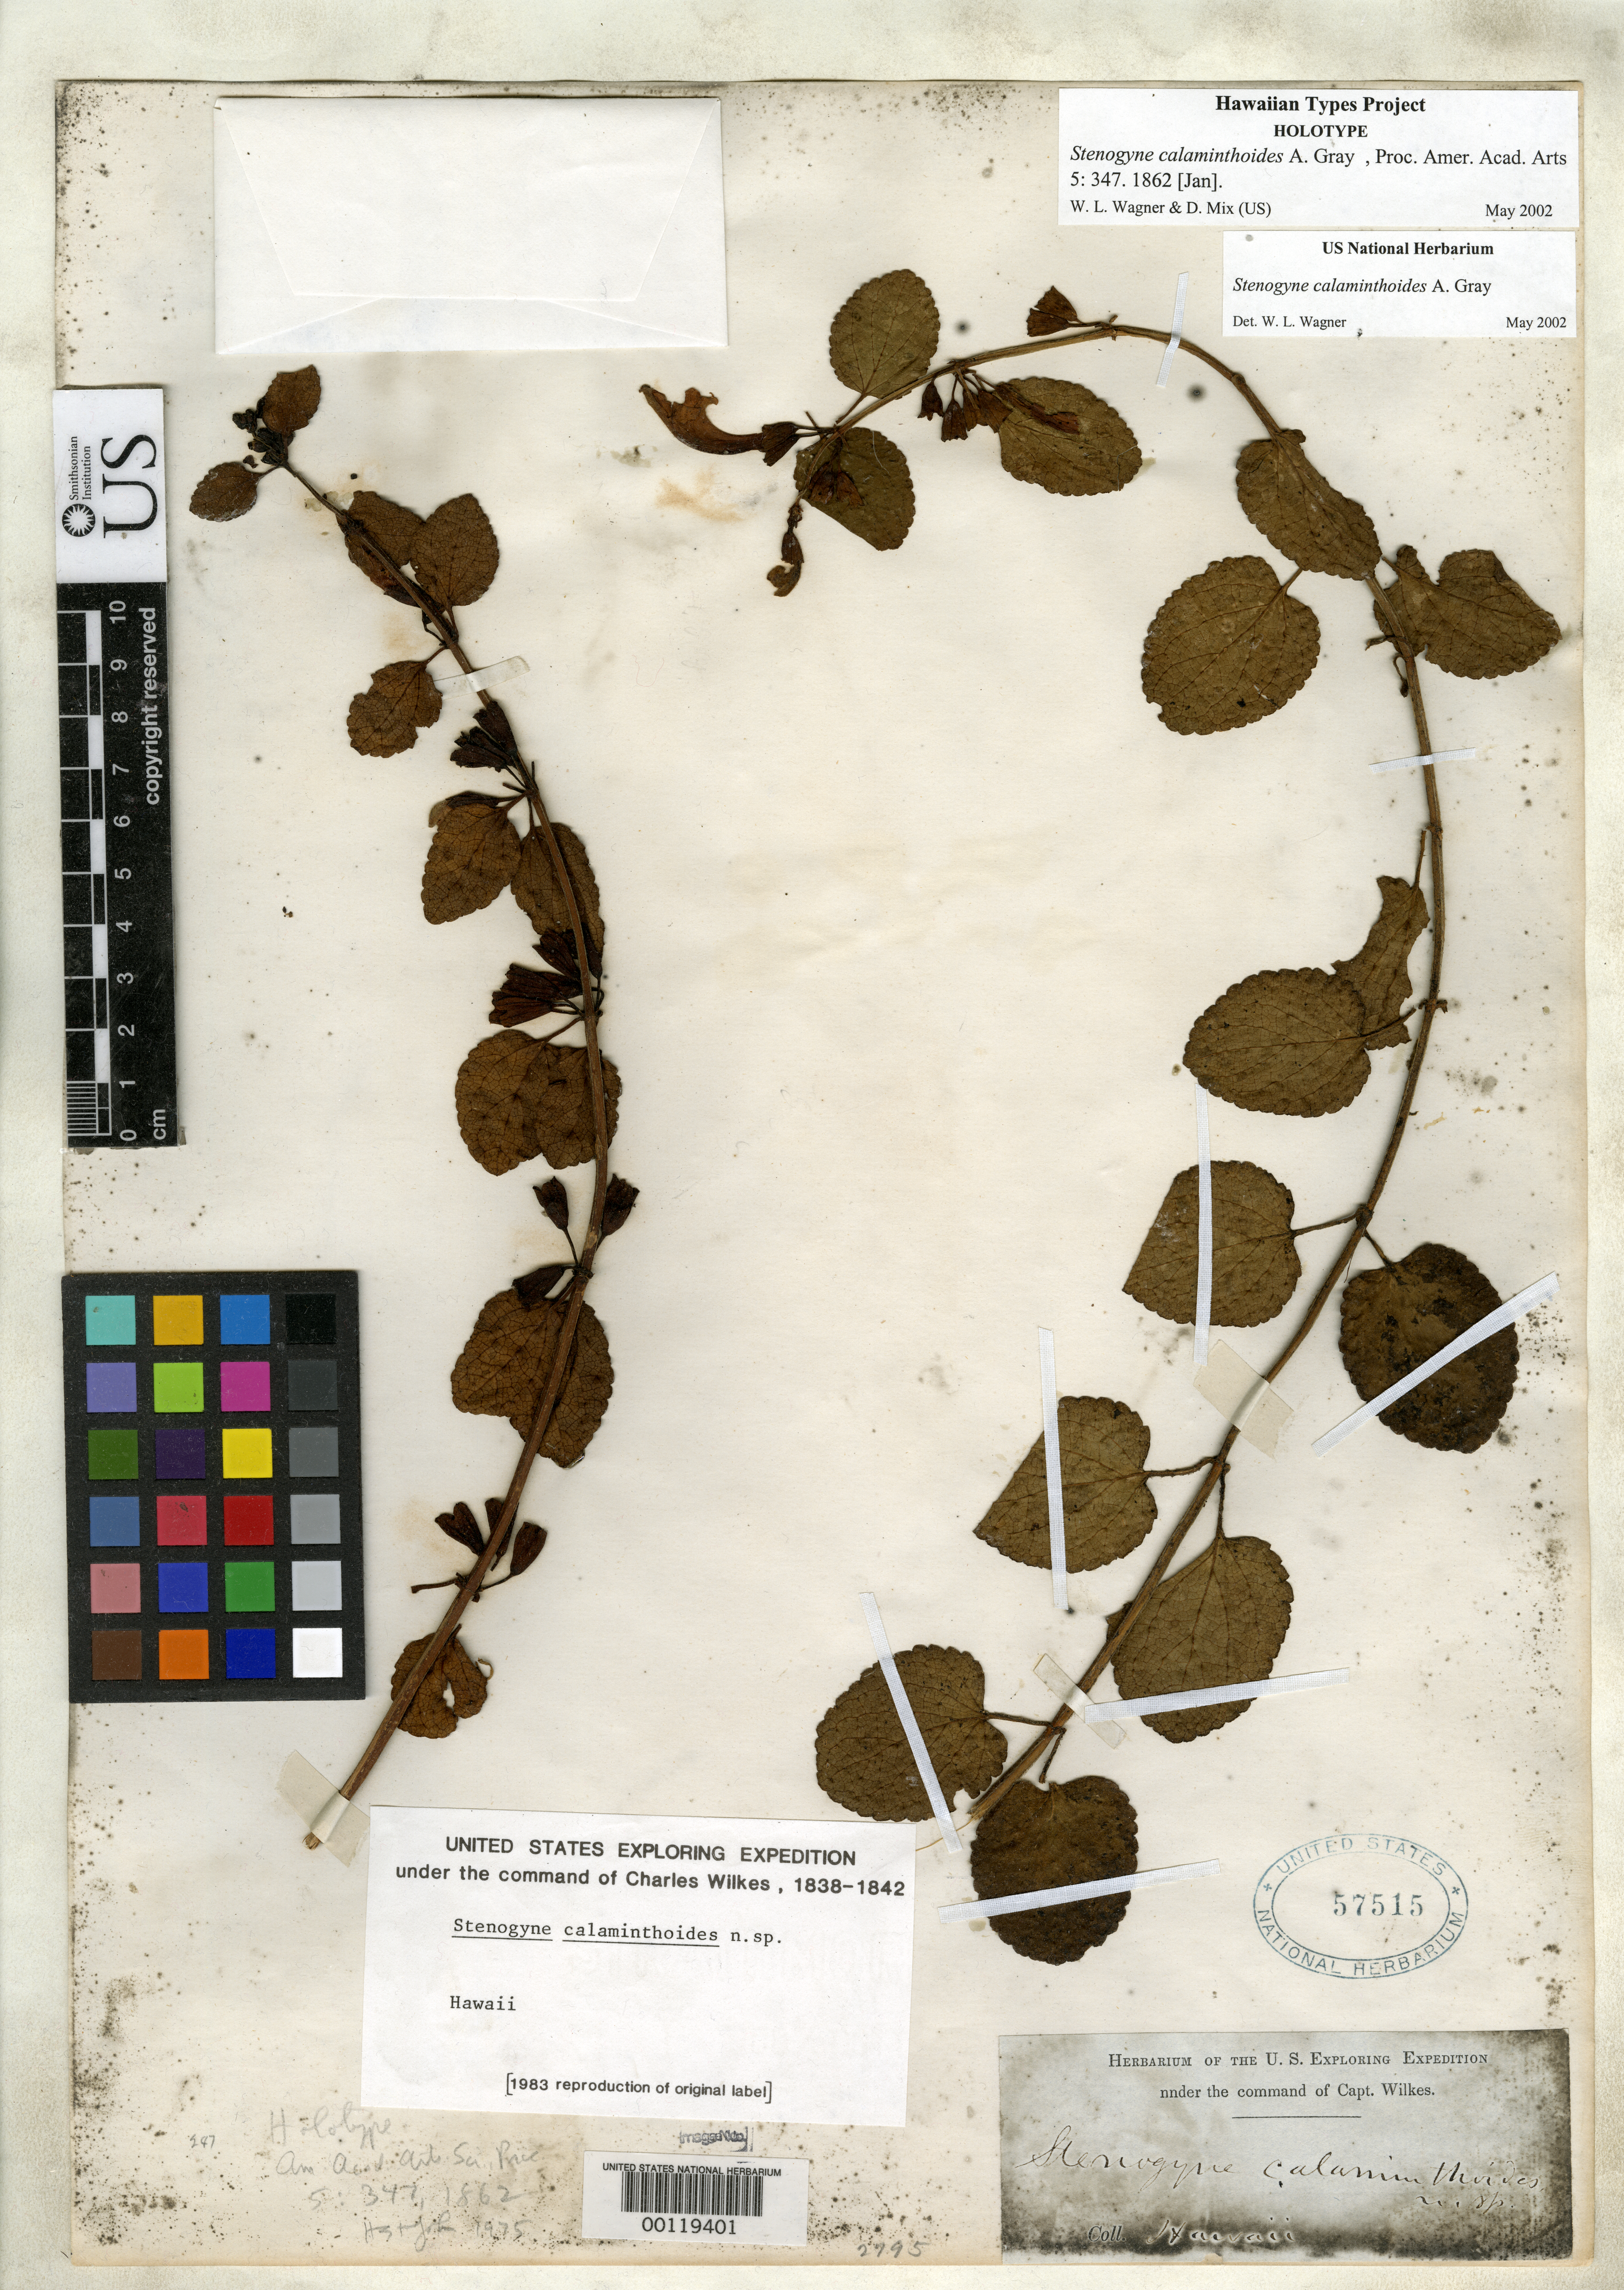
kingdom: Plantae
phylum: Tracheophyta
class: Magnoliopsida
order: Lamiales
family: Lamiaceae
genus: Stenogyne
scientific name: Stenogyne calaminthoides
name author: A. Gray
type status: Holotype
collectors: Wilkes Explor. Exped.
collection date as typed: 1838 to -- --- 1842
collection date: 1838/1842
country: United States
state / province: Hawaii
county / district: Maui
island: Maui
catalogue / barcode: US 57515